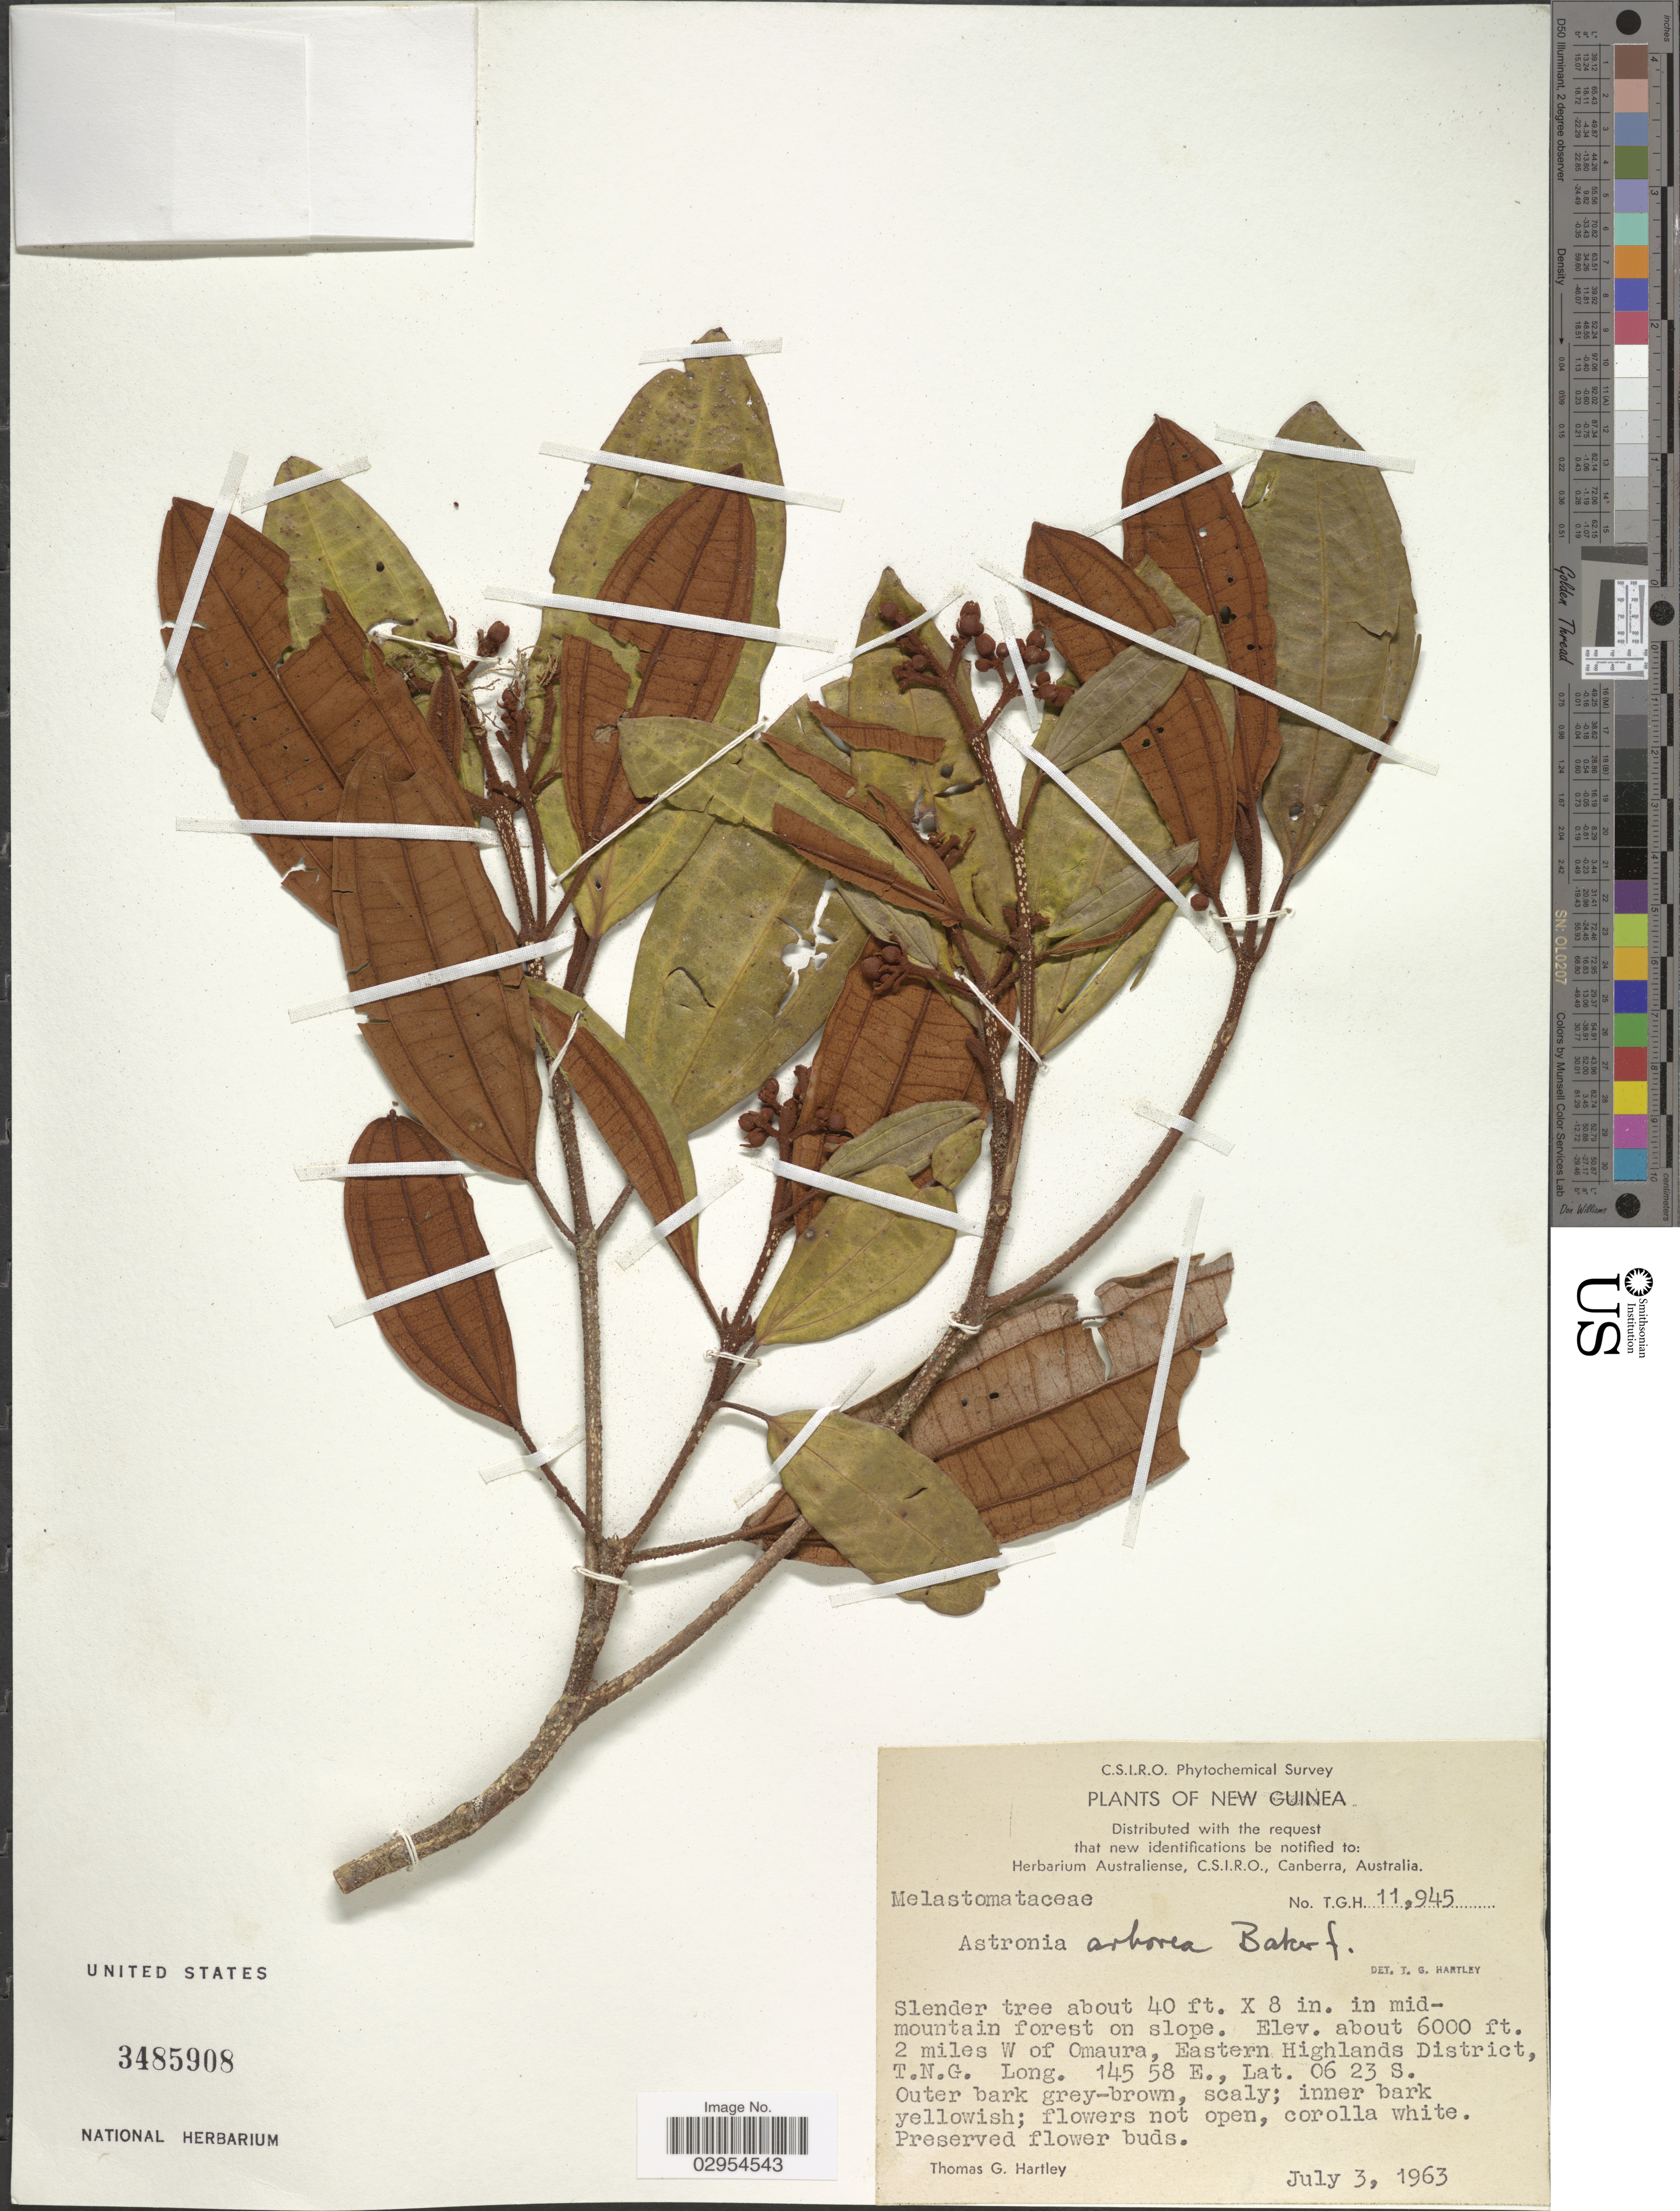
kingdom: Plantae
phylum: Tracheophyta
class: Magnoliopsida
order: Myrtales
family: Melastomataceae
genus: Astronia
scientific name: Astronia arborea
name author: Baker f.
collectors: T. G. Hartley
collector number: T.G.H.11945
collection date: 1963-07-03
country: Papua New Guinea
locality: New Guinea. 2 miles W of Omaura, Eastern Highlands District, T.N.G.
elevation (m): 1829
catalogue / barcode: US 3485908